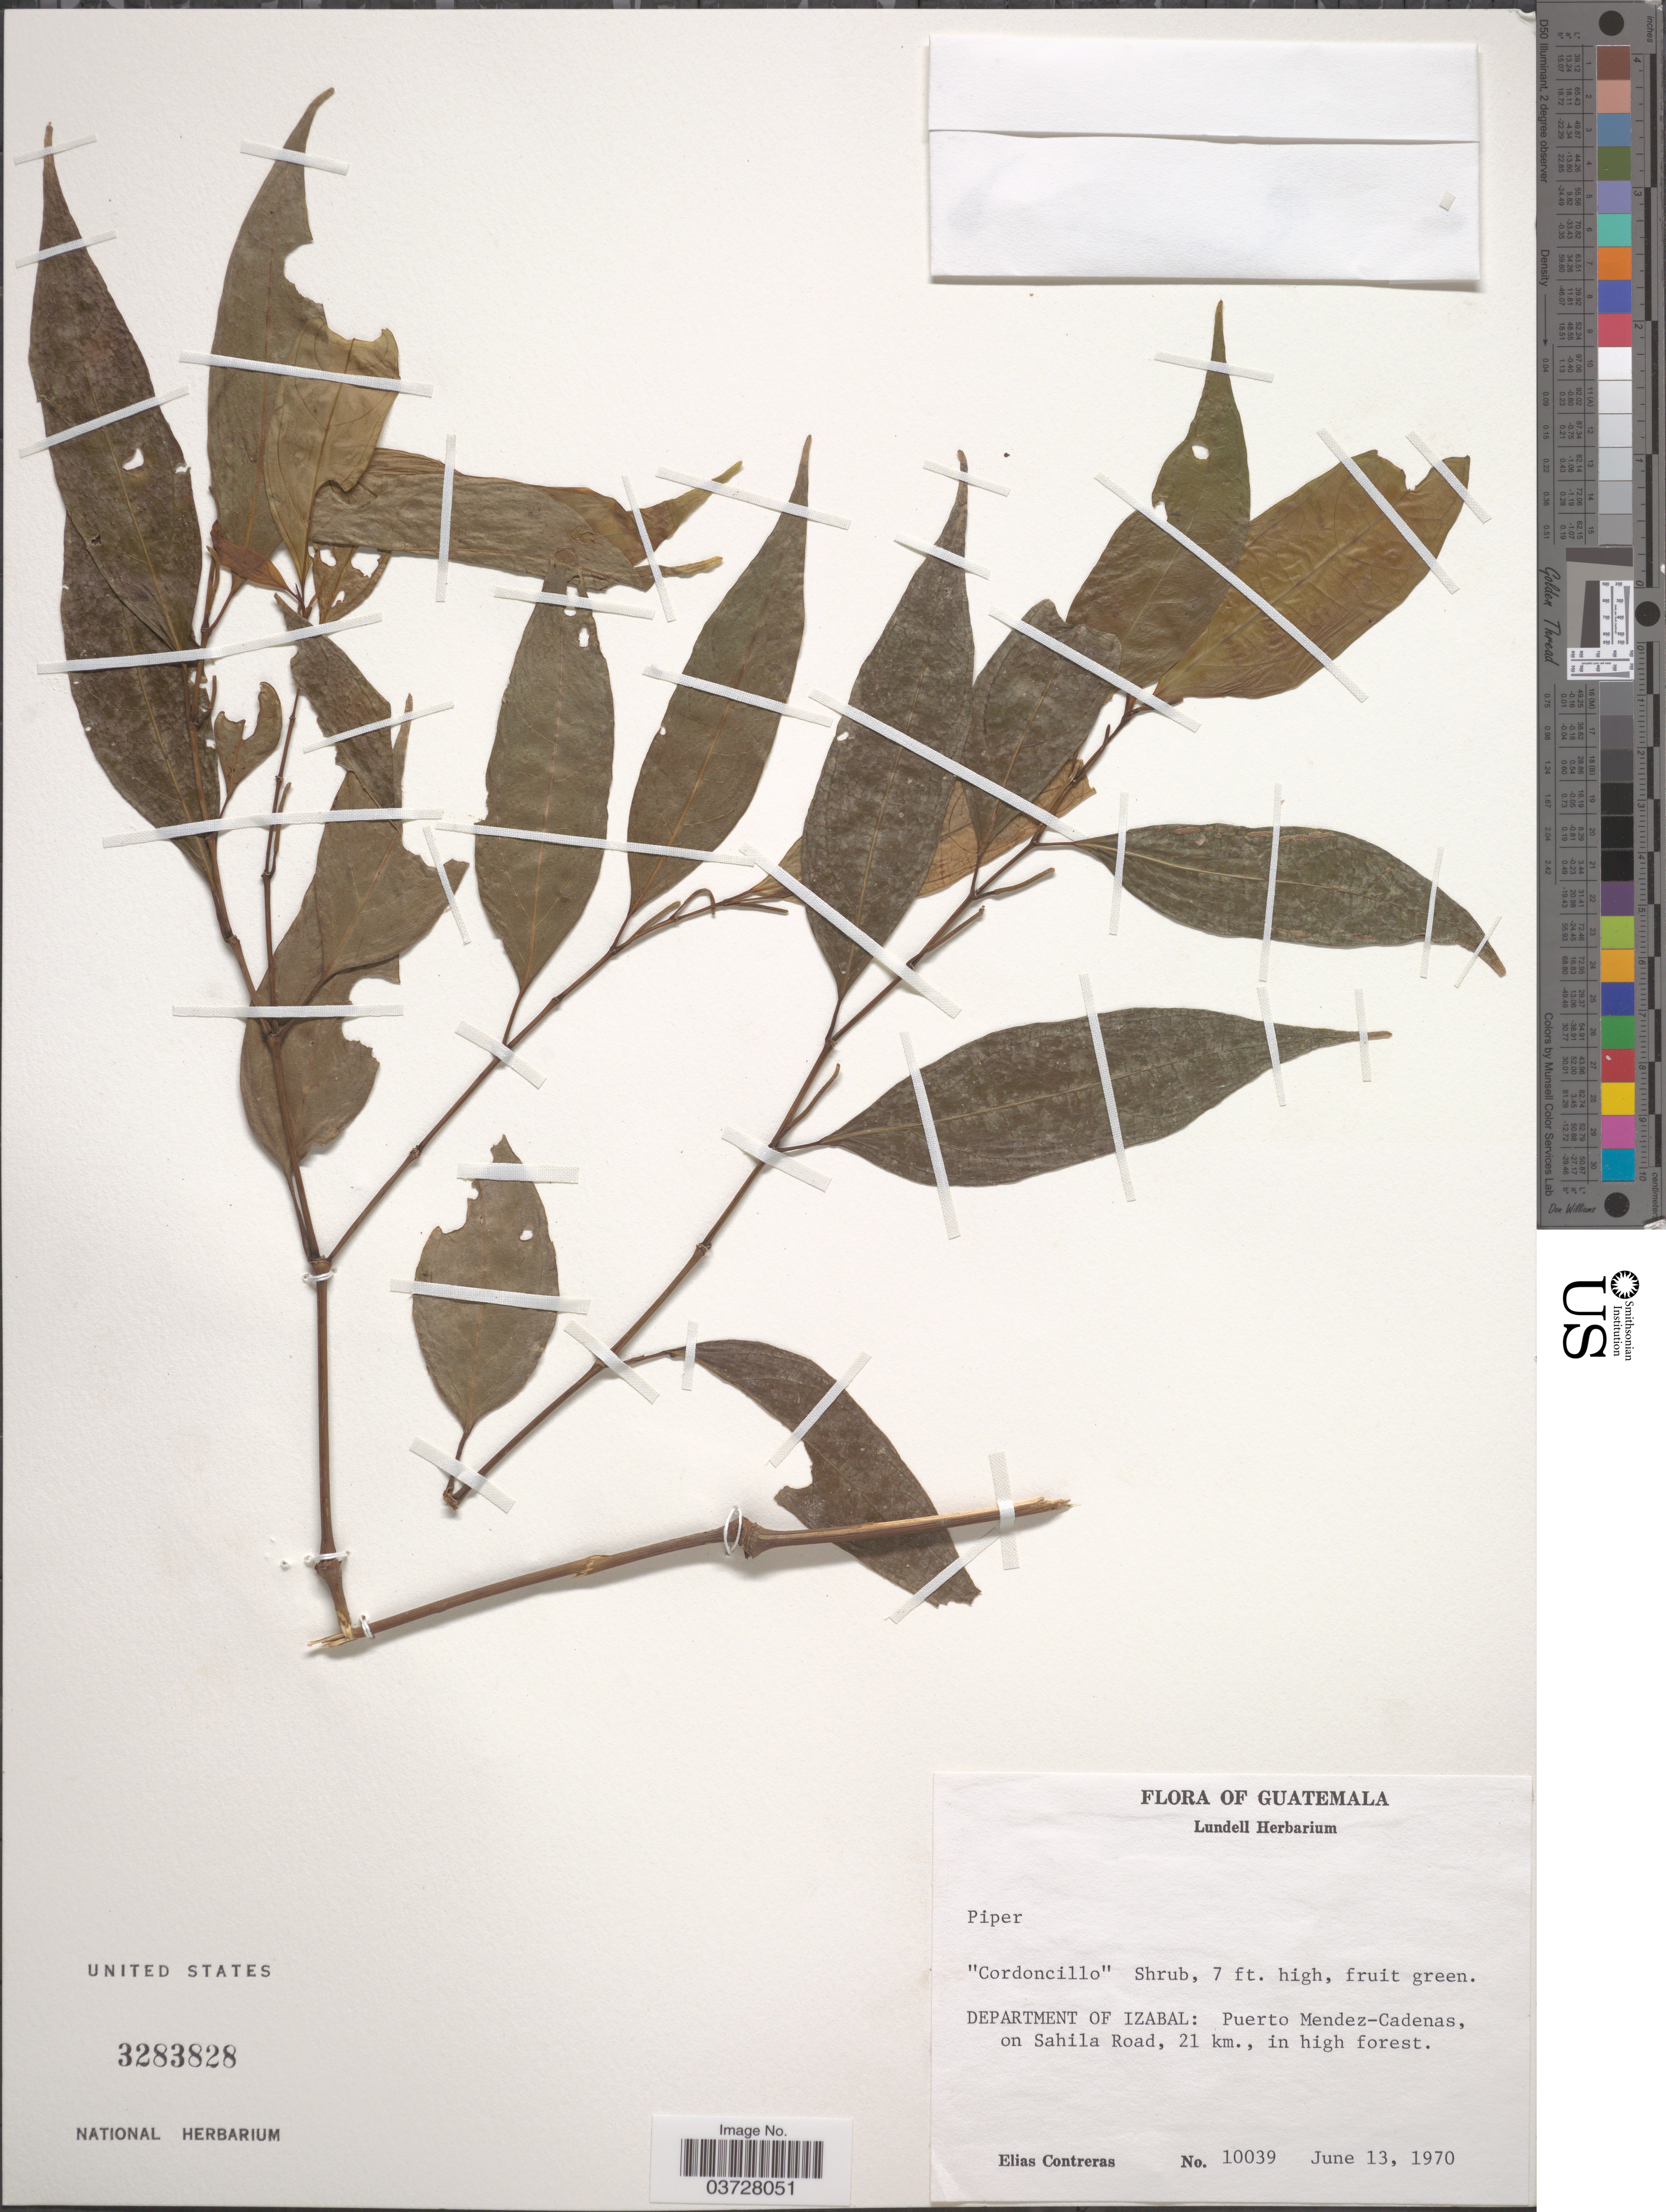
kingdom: Plantae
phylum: Tracheophyta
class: Magnoliopsida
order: Piperales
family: Piperaceae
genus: Piper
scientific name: Piper sp.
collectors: E. Contreras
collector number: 10039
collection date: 1970-06-13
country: Guatemala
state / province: Izabal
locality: Department of Izabal: Puerto Mendez-Cadenas, on Sahila Road, 21 km.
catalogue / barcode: US 3283828